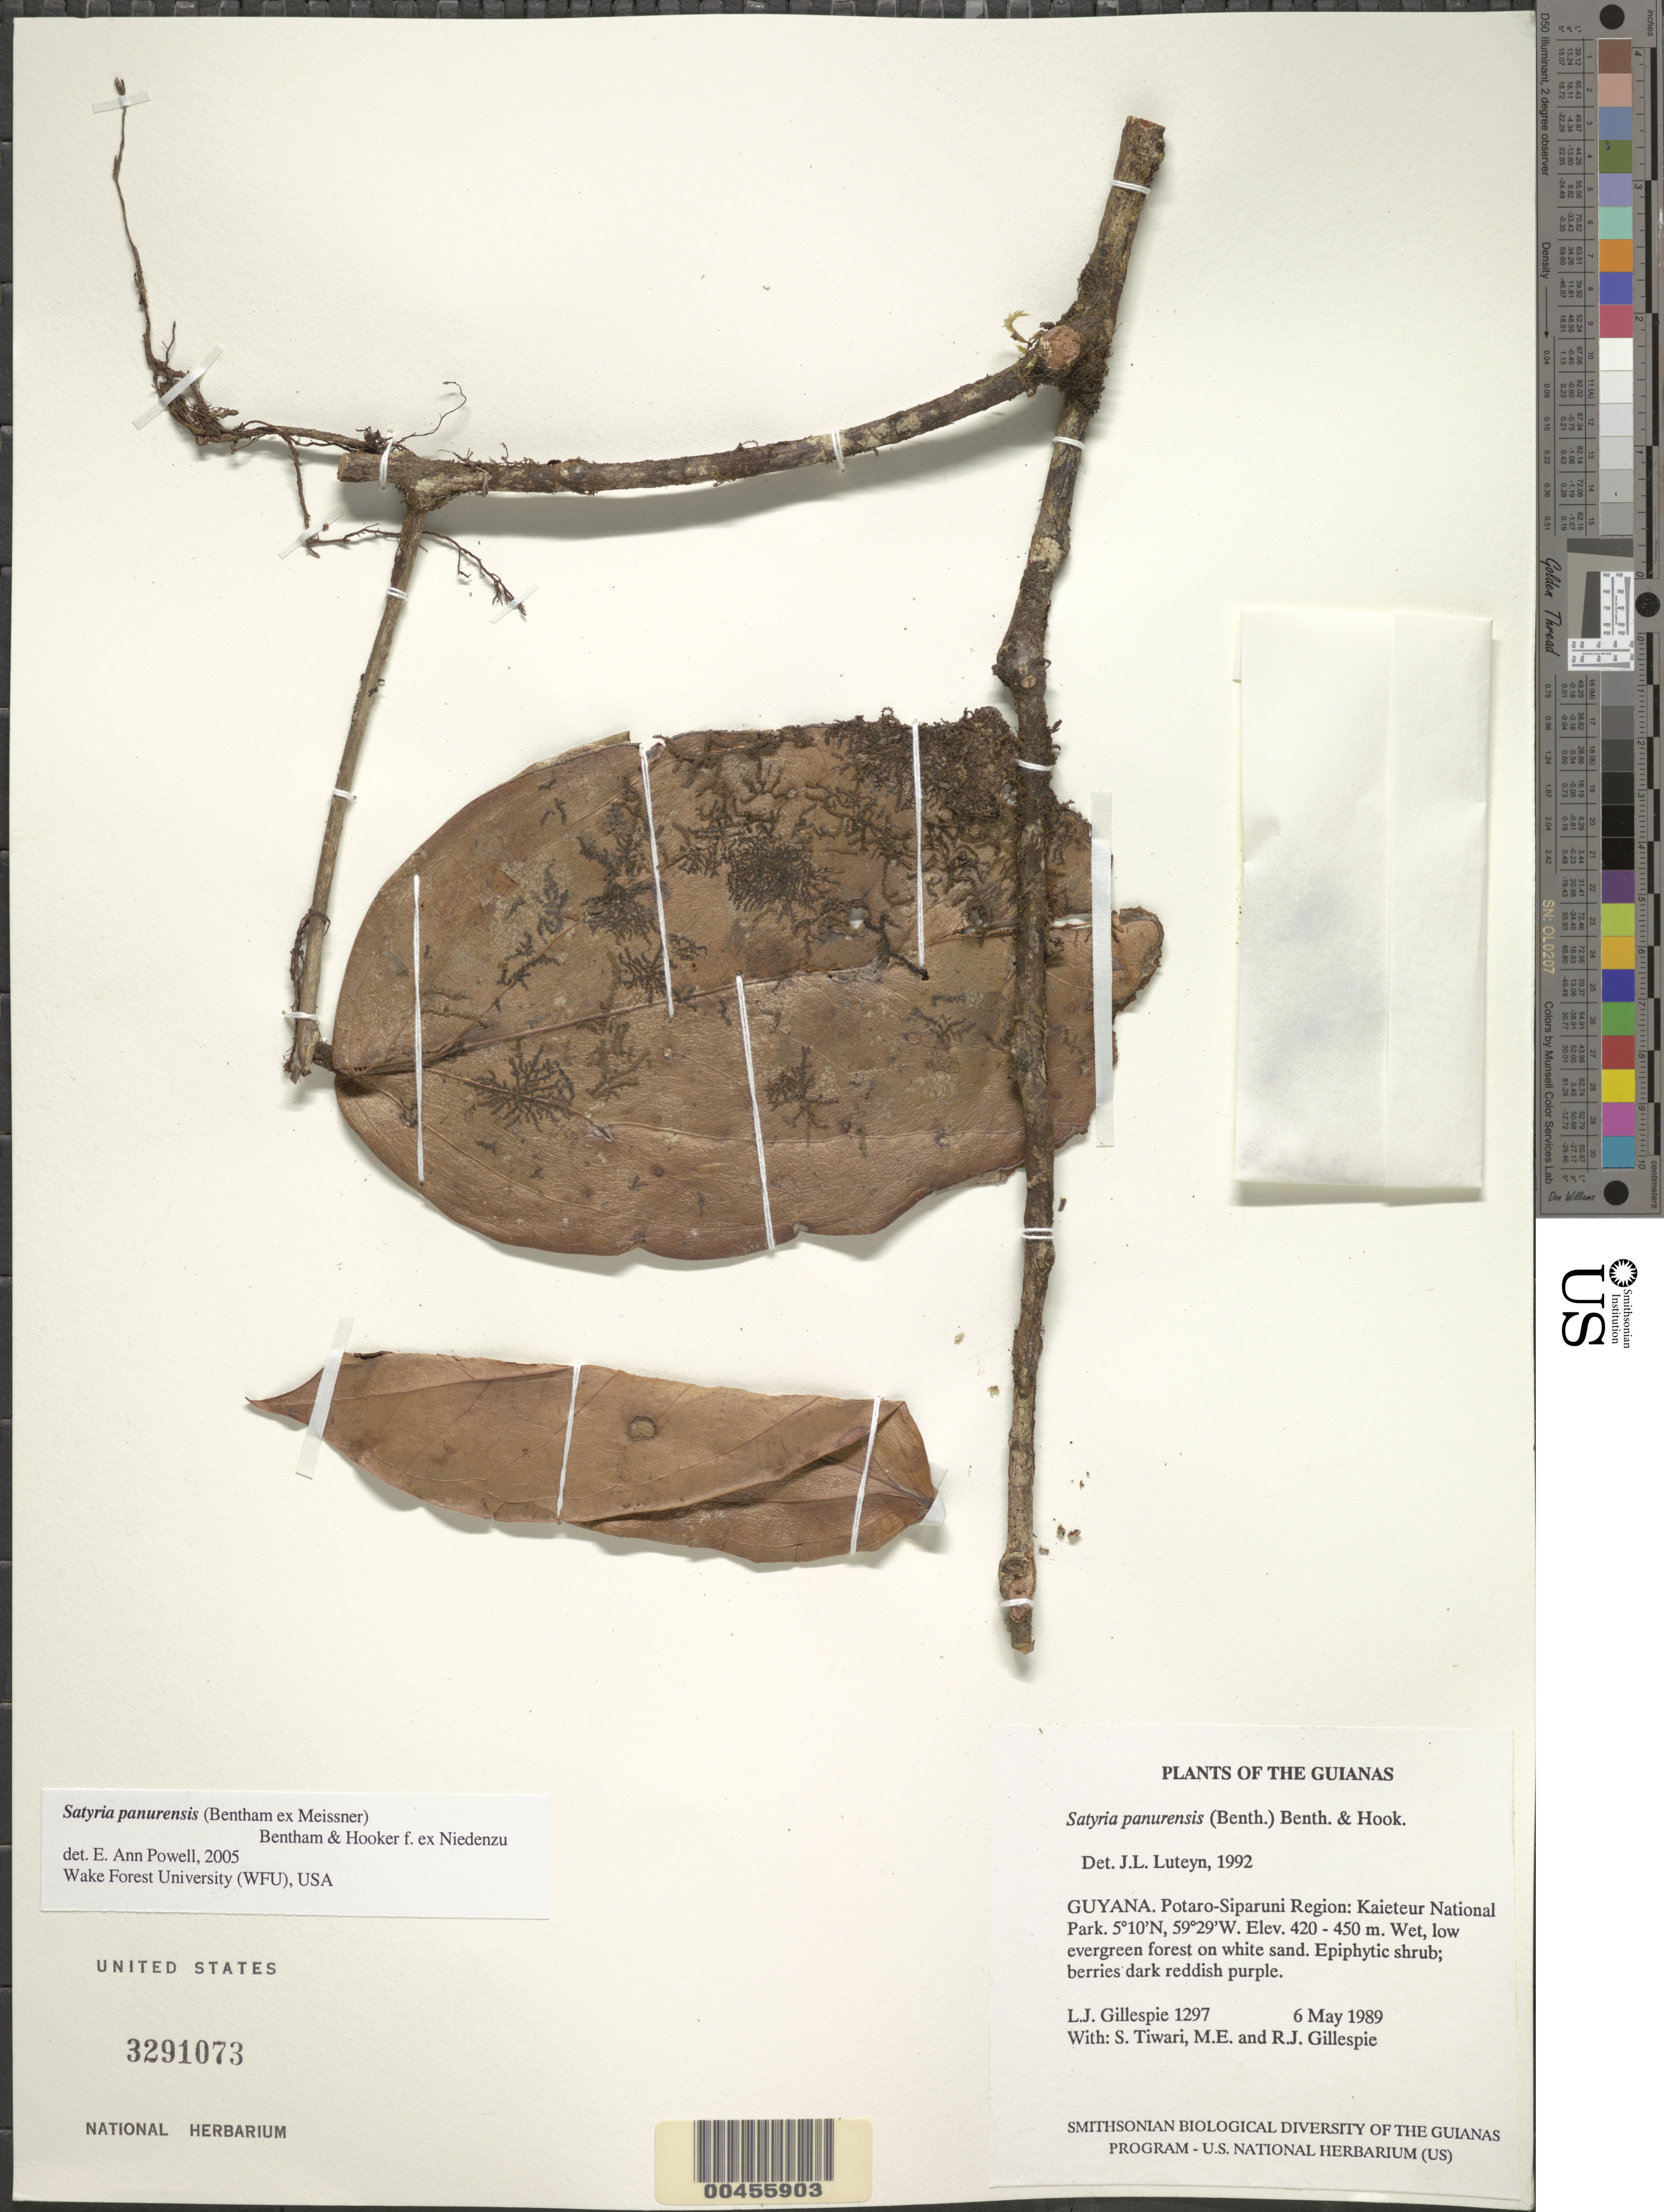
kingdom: Plantae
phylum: Tracheophyta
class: Magnoliopsida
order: Ericales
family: Ericaceae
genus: Satyria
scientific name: Satyria panurensis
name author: (Benth. ex Meisn.) Benth. & Hook. f. ex Nied.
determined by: Luteyn, J. L.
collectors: L. J. Gillespie, S. Tiwari, M. Gillespie & R. Gillespie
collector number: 1297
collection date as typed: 6 May 1989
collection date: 1989-05-06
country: Guyana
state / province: Potaro-Siparuni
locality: Kaieteur National Park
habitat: Wet, low evergreen forest on white sand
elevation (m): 420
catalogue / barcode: US 3291073